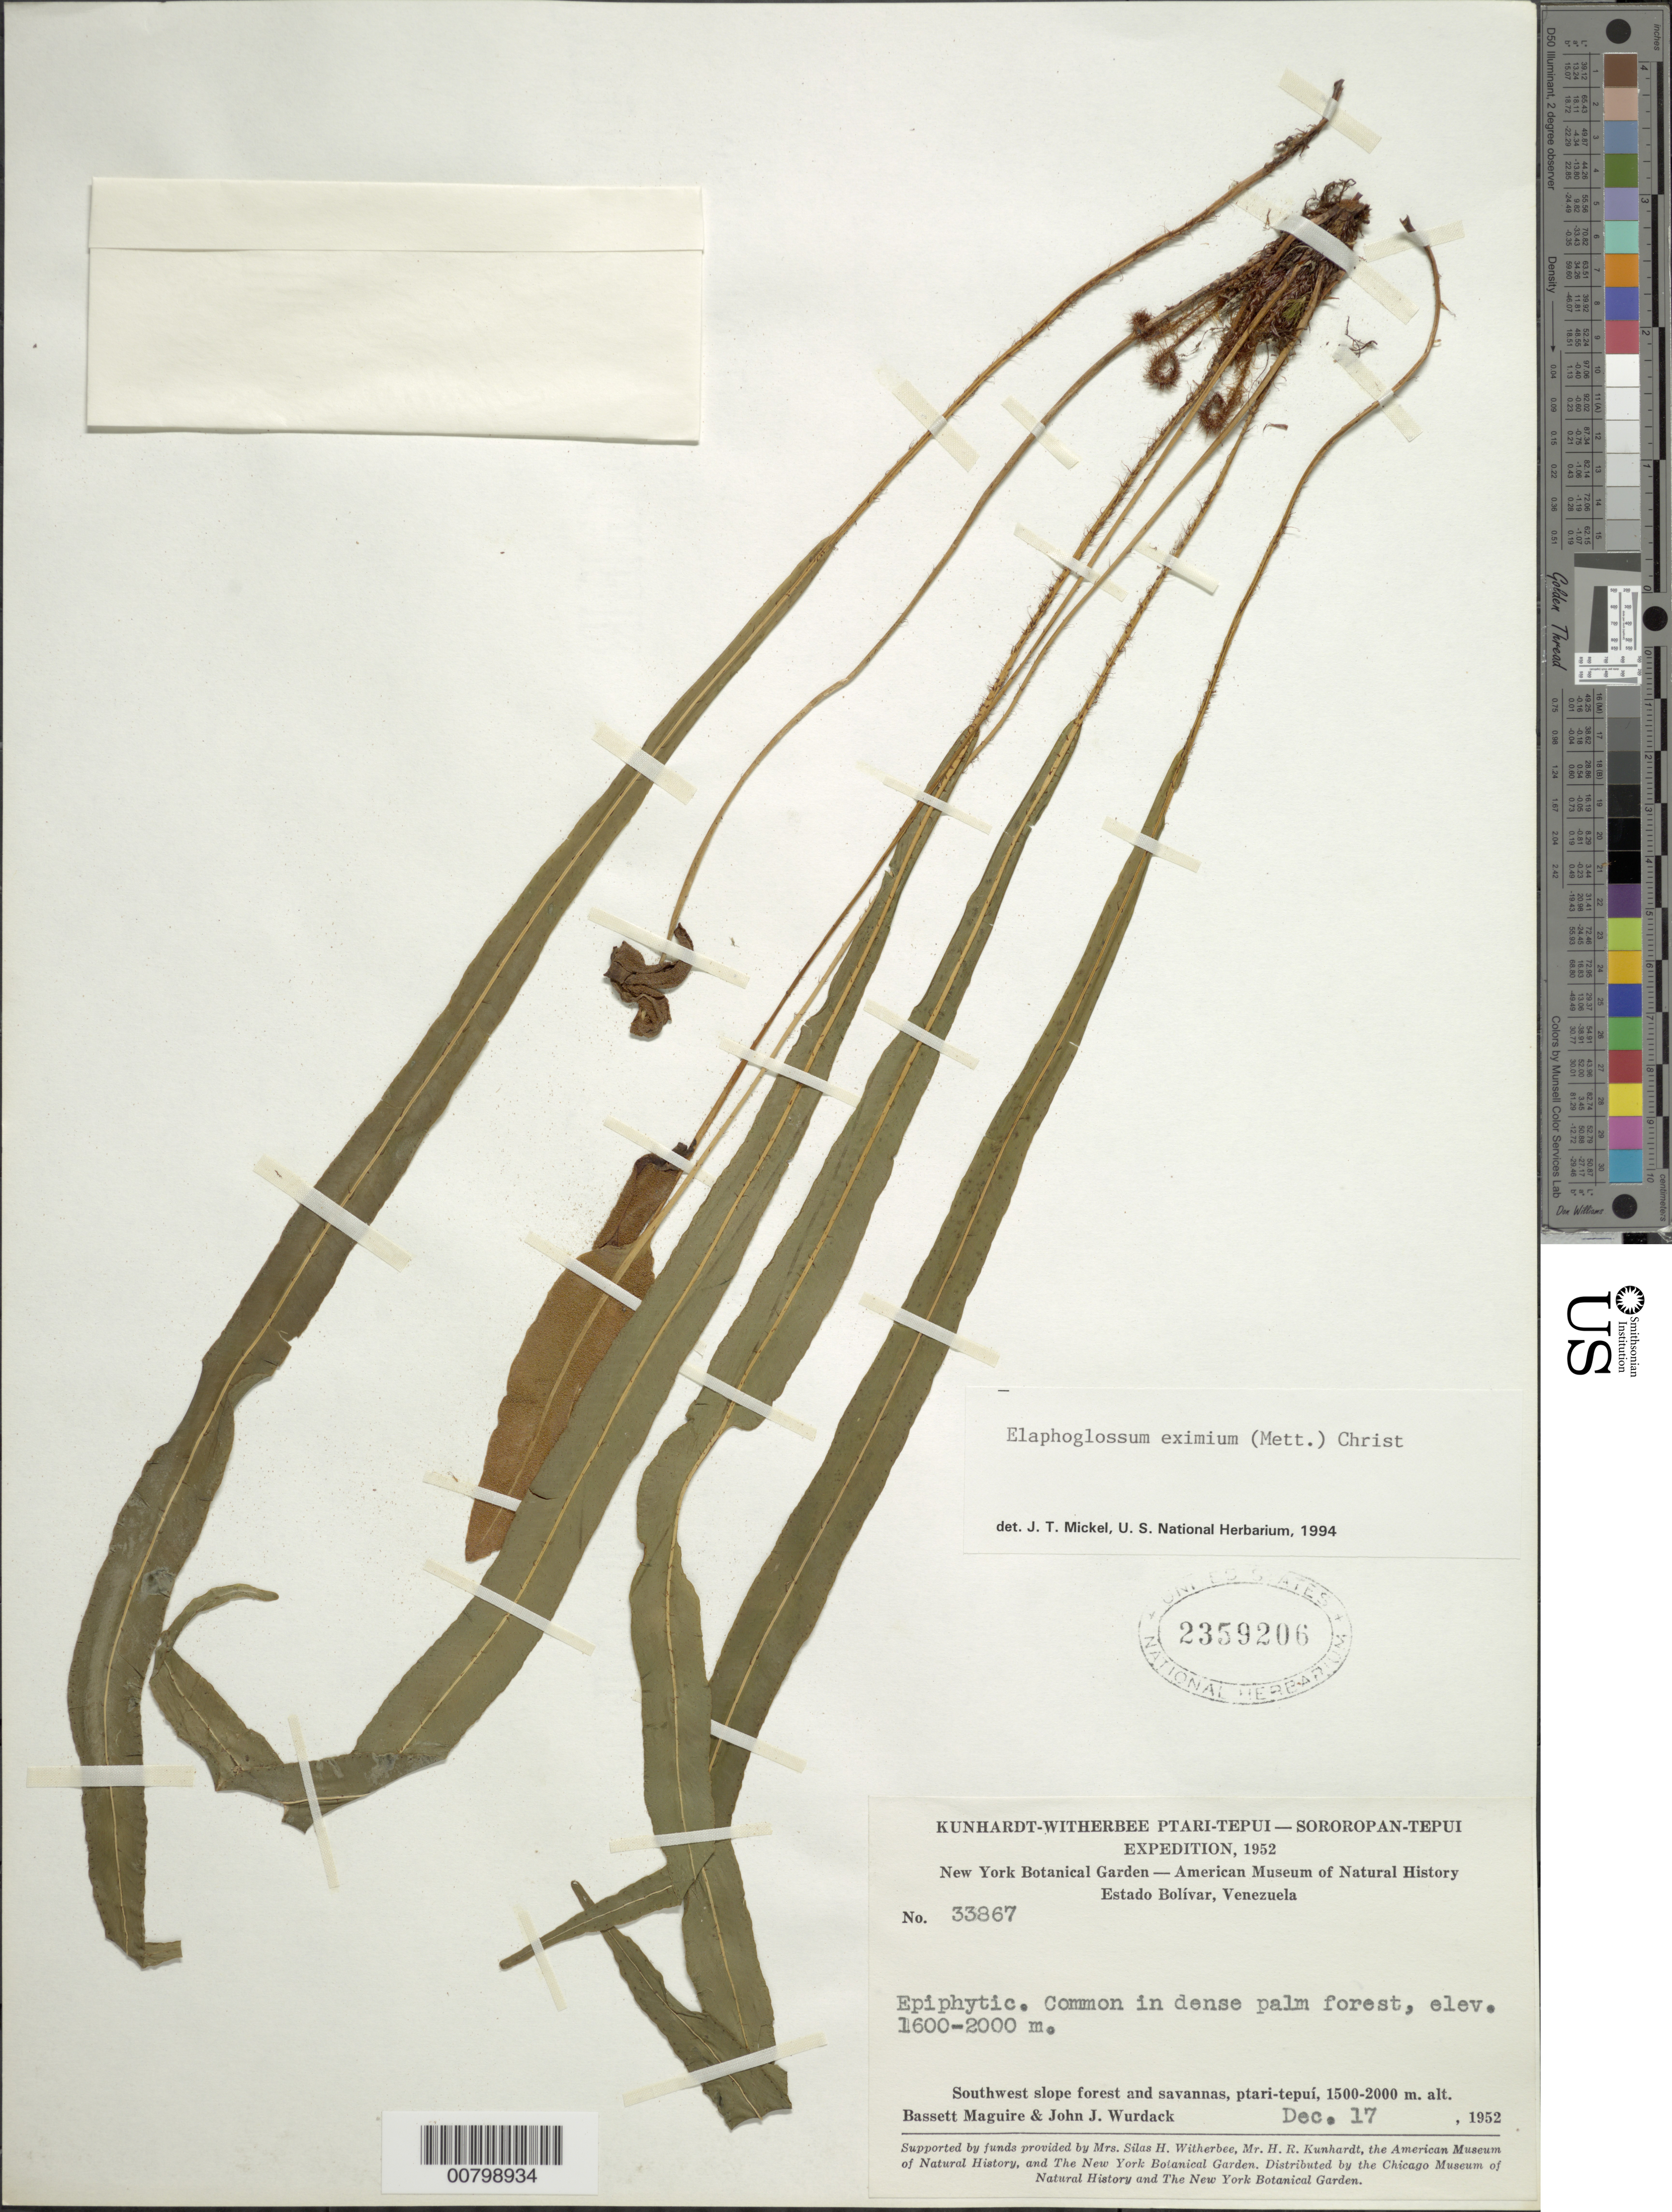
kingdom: Plantae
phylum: Tracheophyta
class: Polypodiopsida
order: Polypodiales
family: Dryopteridaceae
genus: Elaphoglossum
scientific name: Elaphoglossum eximium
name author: (Mett.) Christ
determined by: Mickel, J. T., (NY), New York Botanical Garden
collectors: B. Maguire & J. J. Wurdack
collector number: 33867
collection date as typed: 17-Dec-52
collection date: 1952-12-17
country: Venezuela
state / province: Bolívar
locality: Ptari-tepuí, southwest slopes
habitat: Dense palm forest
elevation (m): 1600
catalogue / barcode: US 2359206